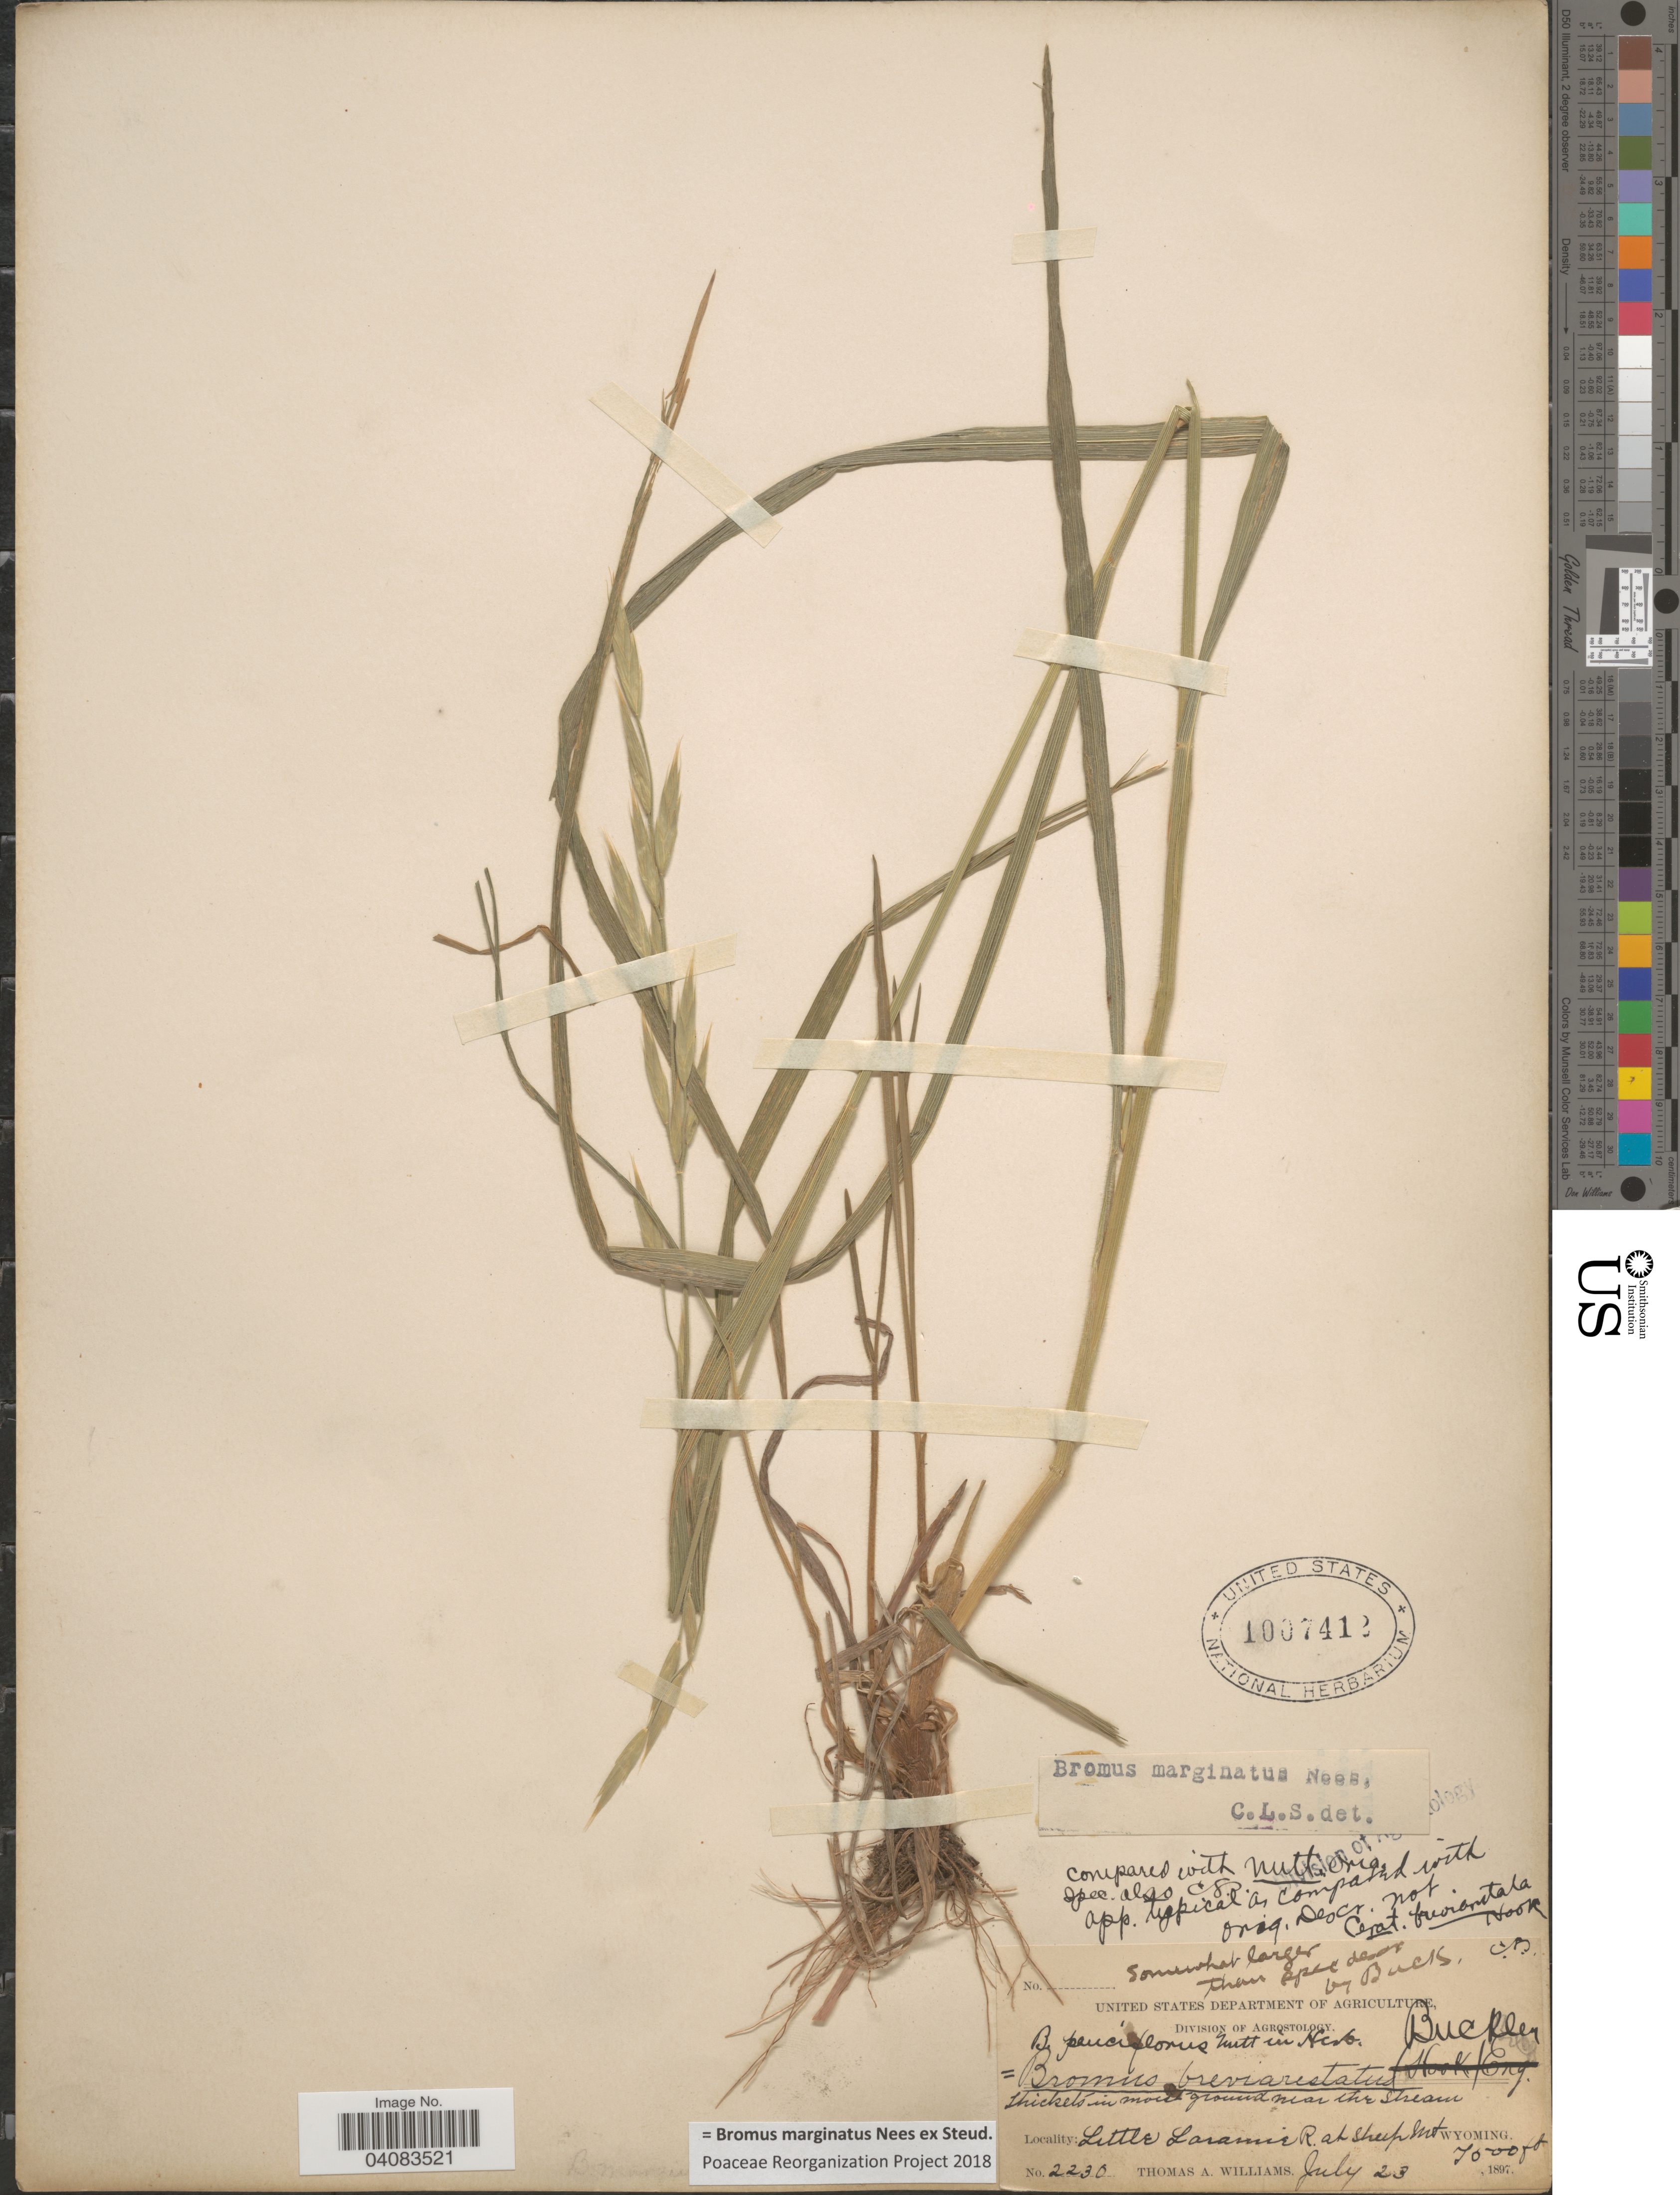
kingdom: Plantae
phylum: Tracheophyta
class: Liliopsida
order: Poales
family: Poaceae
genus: Bromus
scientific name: Bromus marginatus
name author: Nees ex Steud.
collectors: T. A. Williams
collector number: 2230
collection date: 1897-07-23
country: United States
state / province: Wyoming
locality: Little Laramie R. at Sheep Mt.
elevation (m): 2286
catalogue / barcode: US 1007412